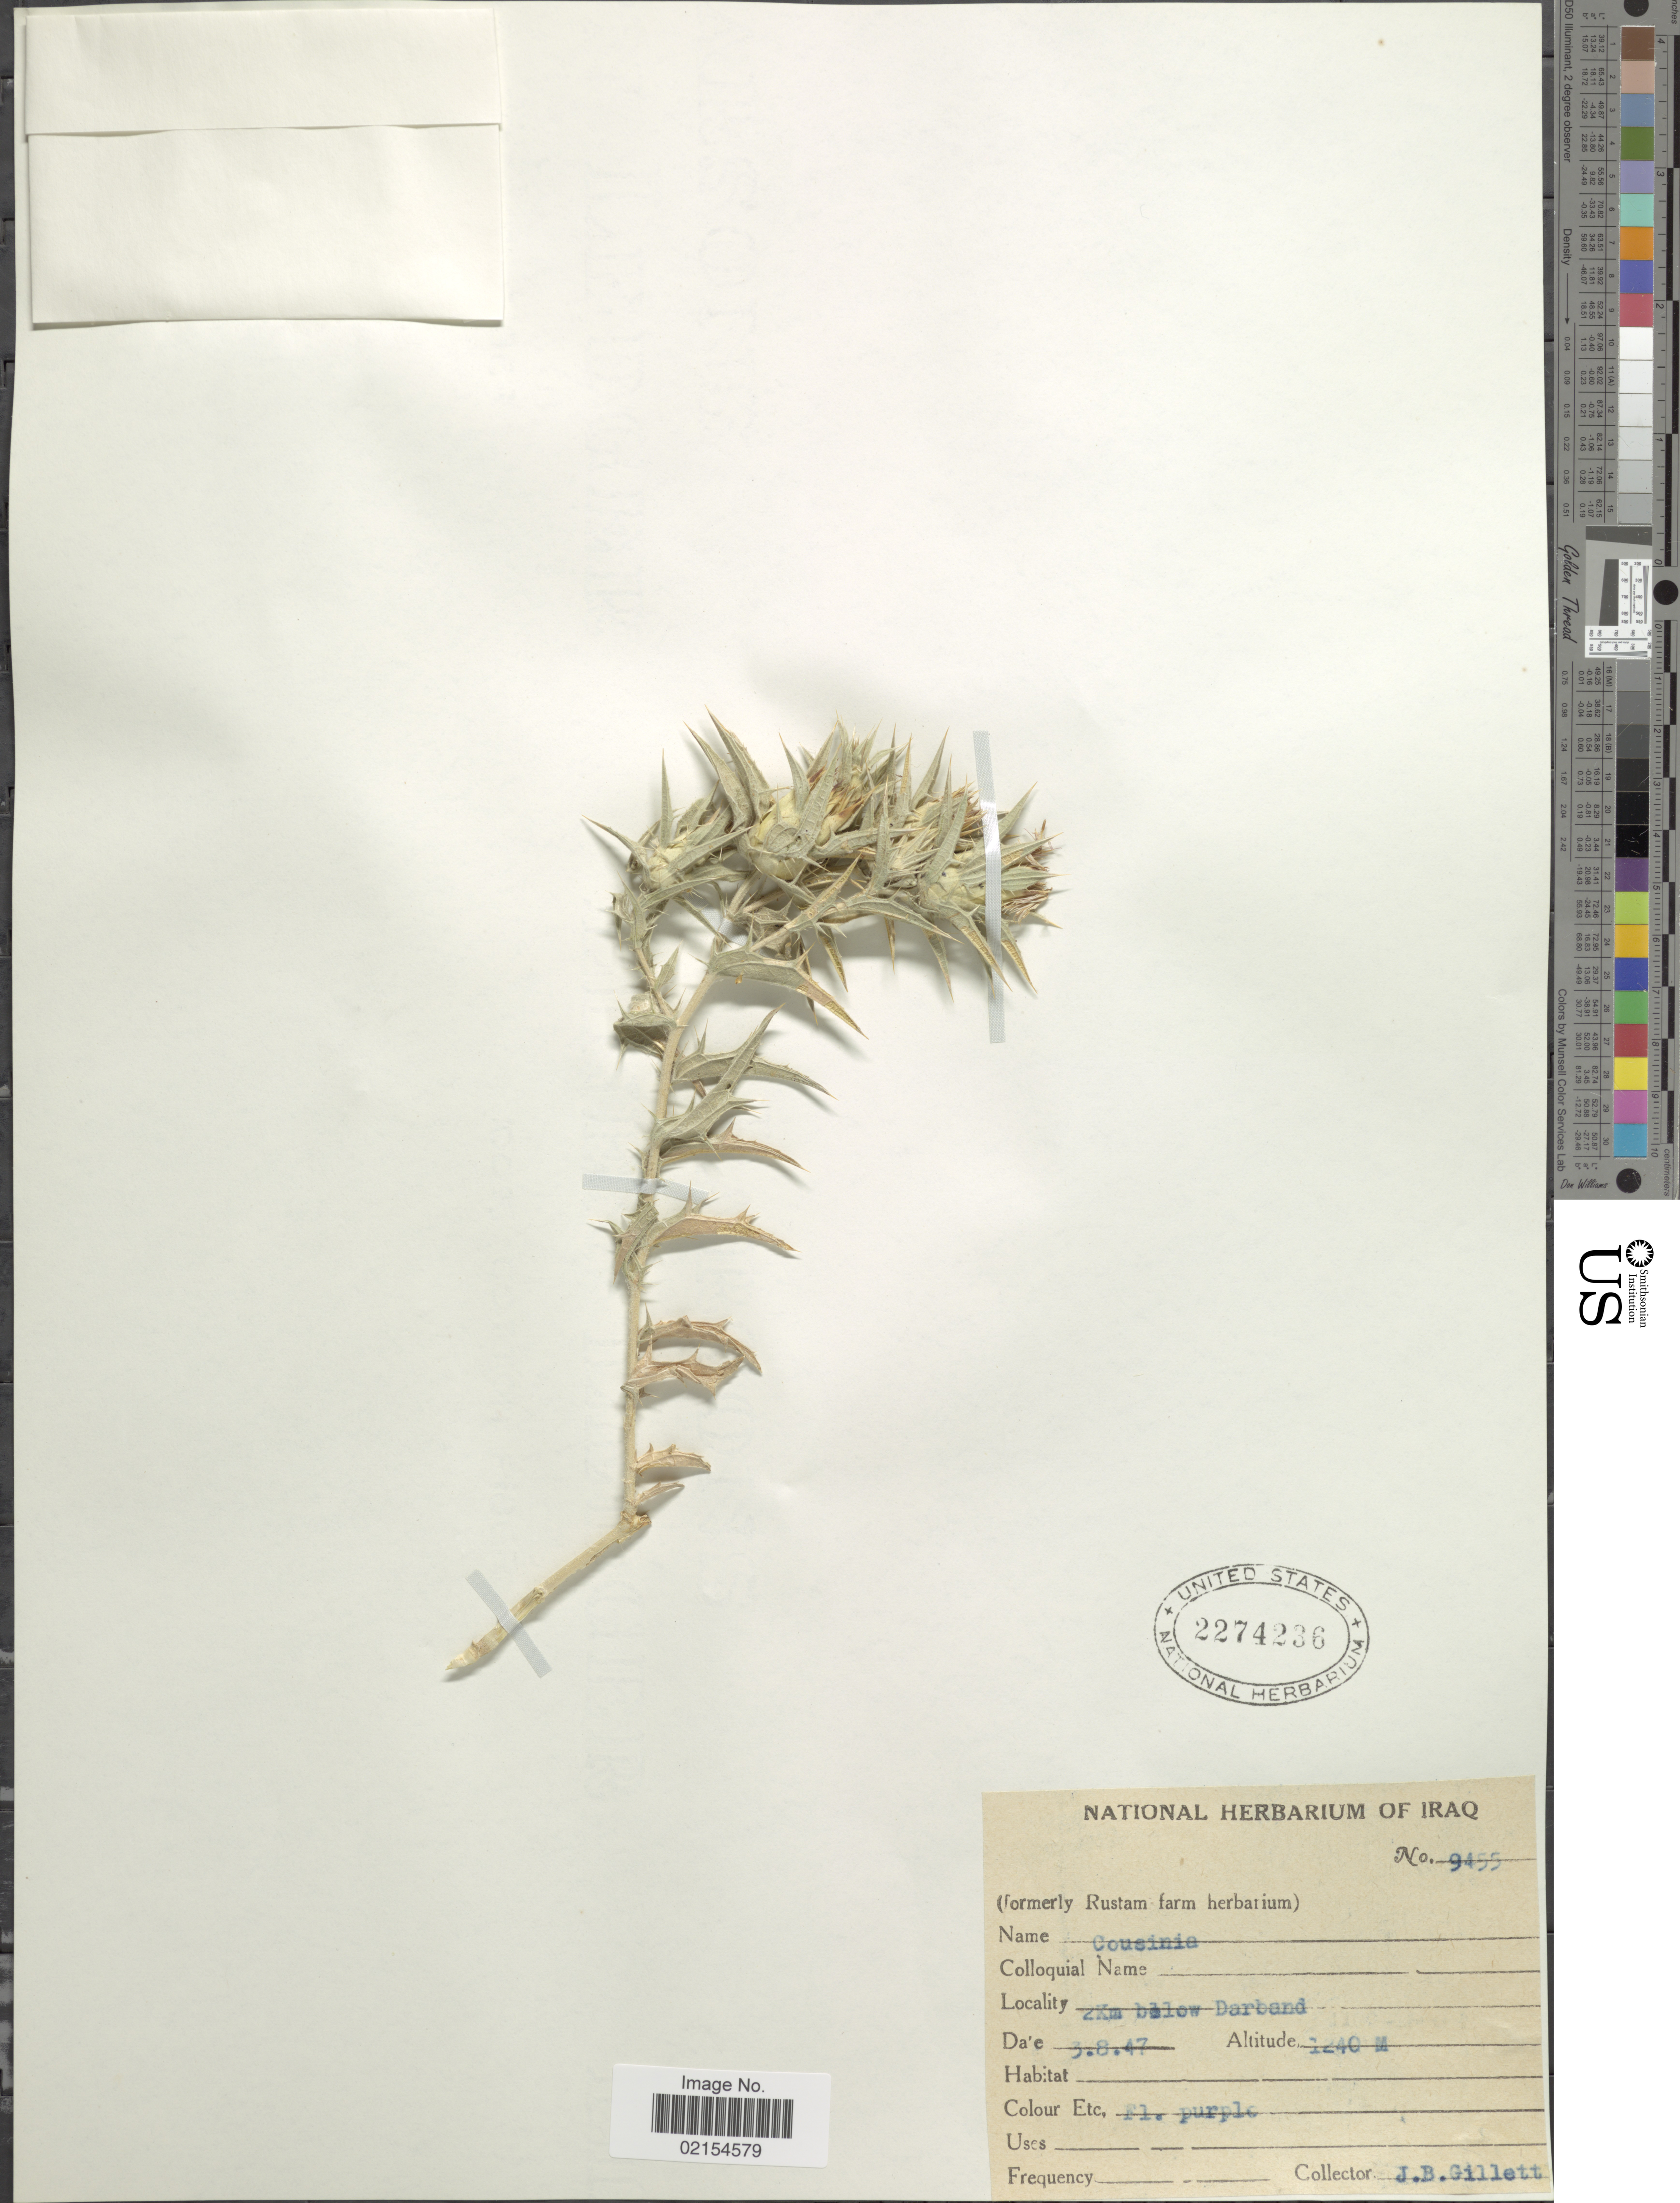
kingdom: Plantae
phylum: Tracheophyta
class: Magnoliopsida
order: Asterales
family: Asteraceae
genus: Cousinia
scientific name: Cousinia sp.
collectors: J. B. Gillett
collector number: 9455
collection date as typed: Transcribed d/m/y: 3/8/47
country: Iran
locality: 2 km below Darband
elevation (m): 1240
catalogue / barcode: US 2274236